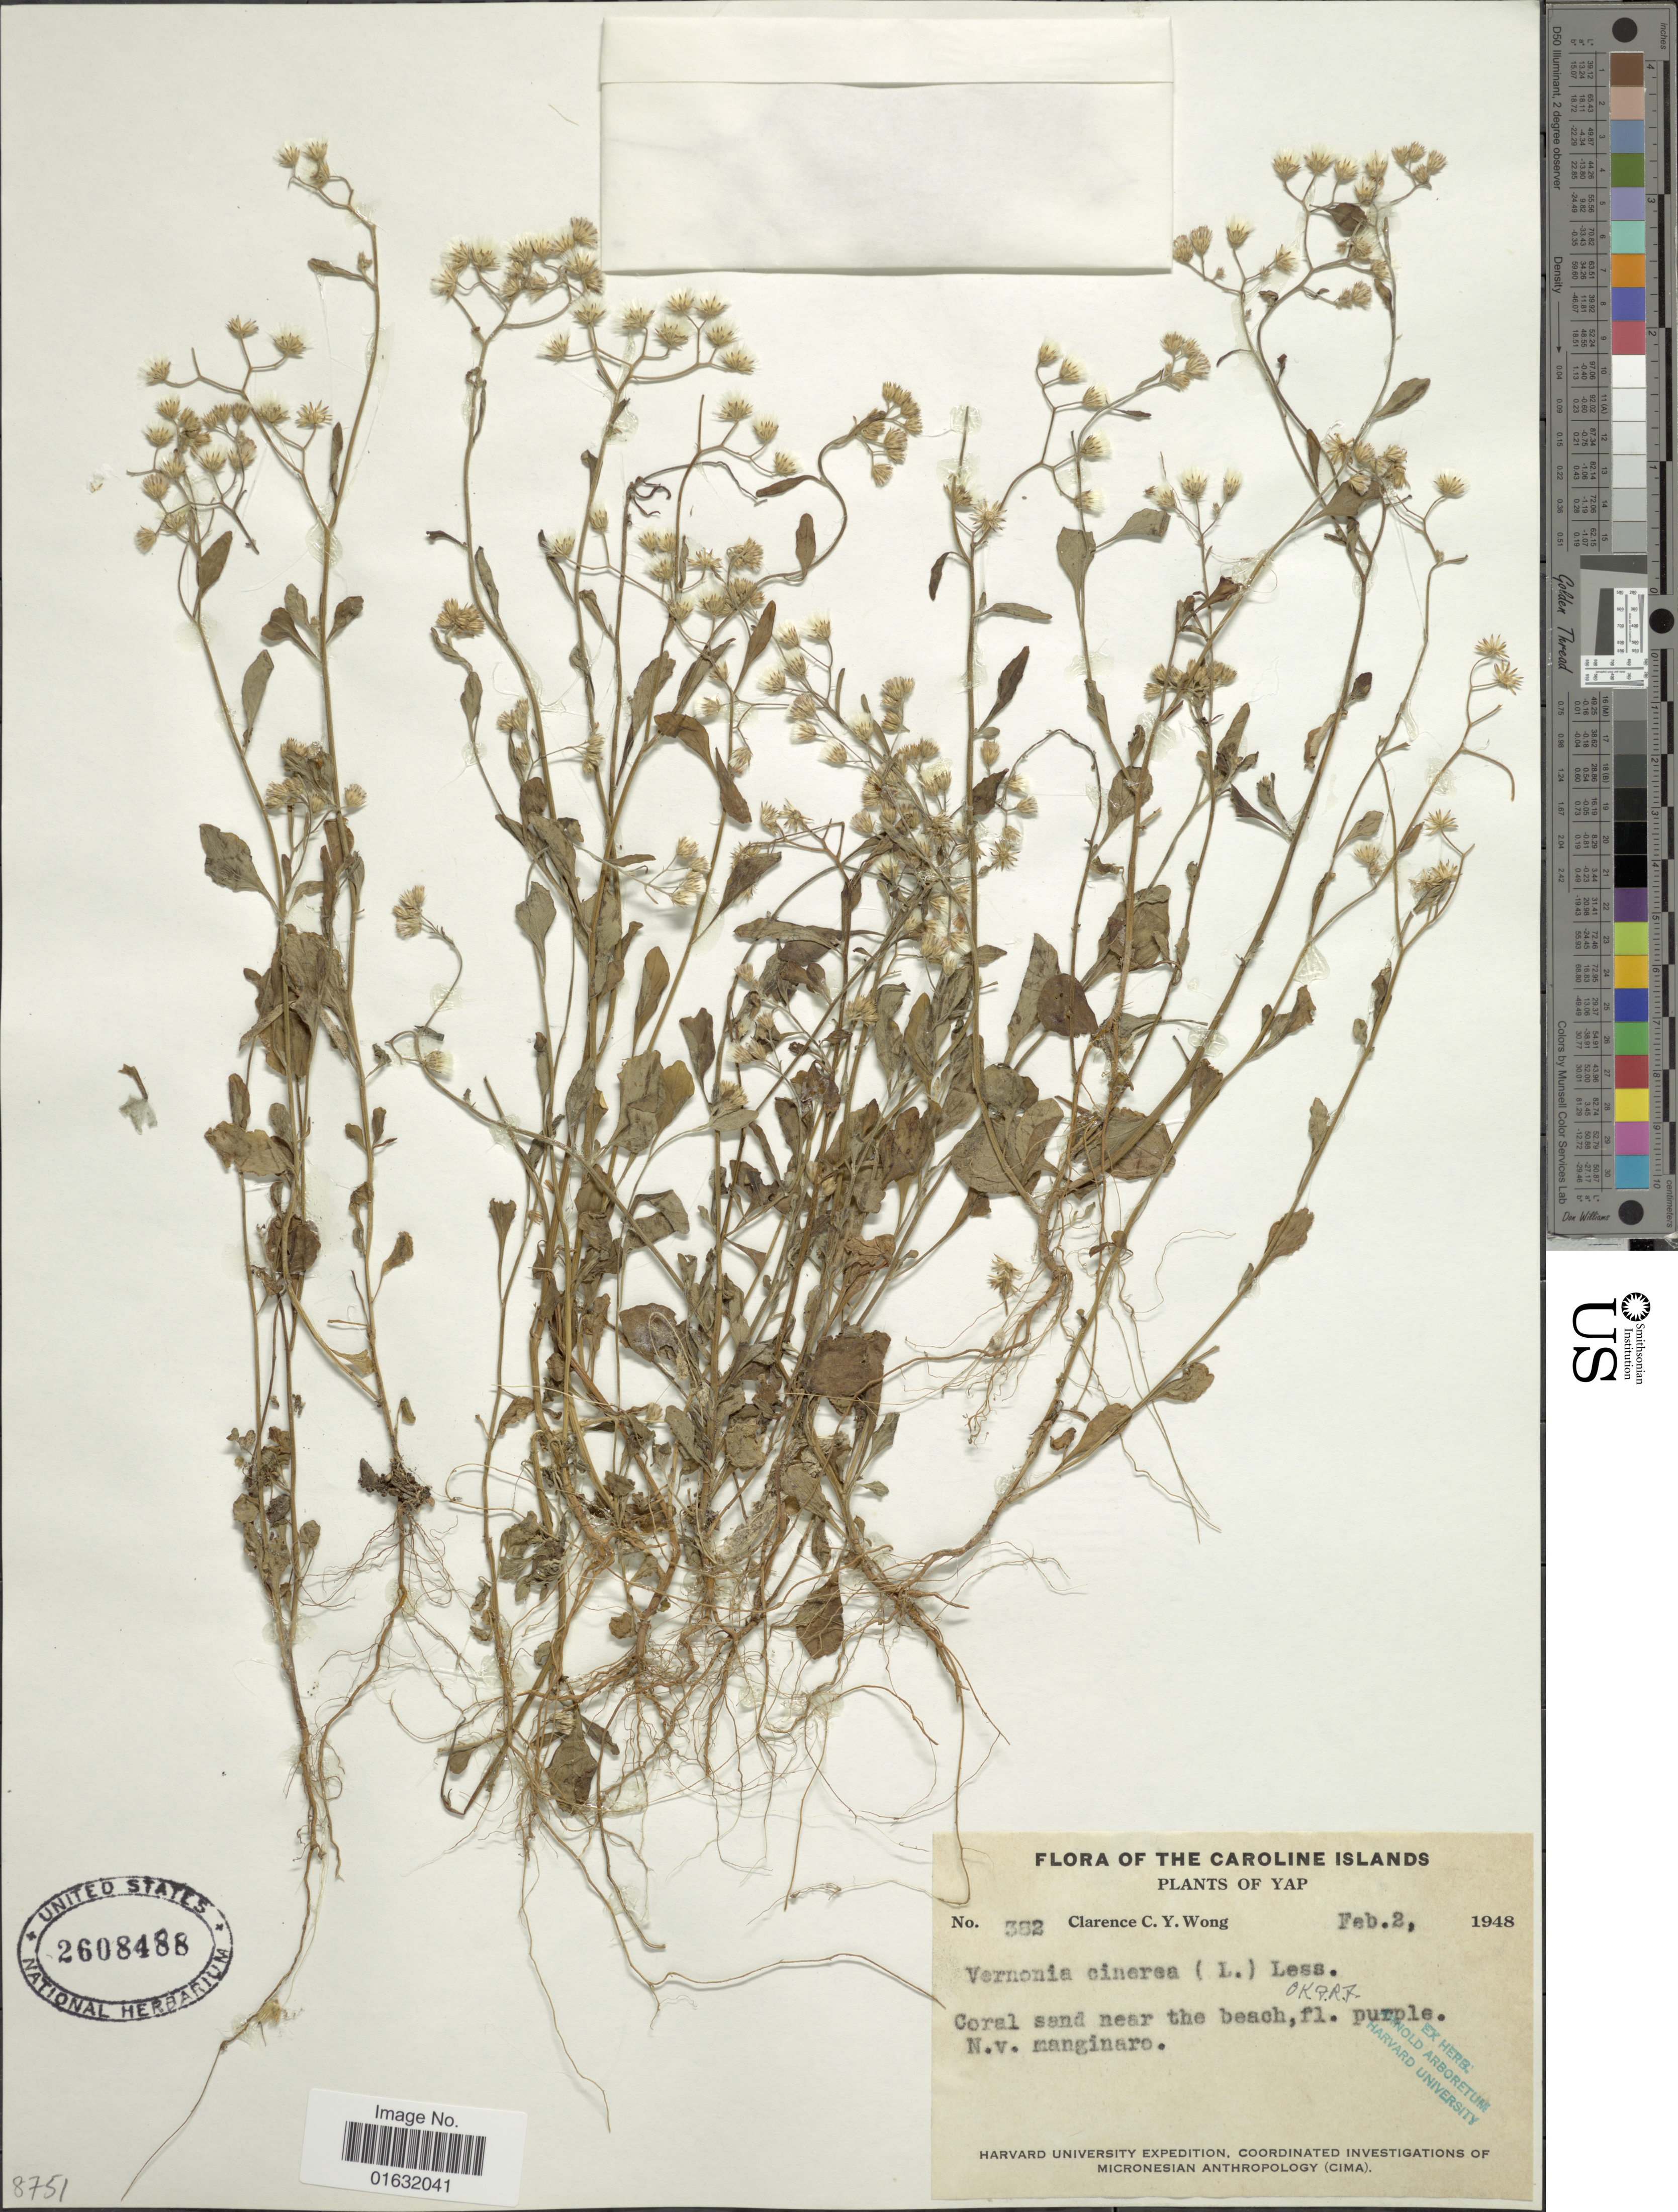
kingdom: Plantae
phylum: Tracheophyta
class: Magnoliopsida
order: Asterales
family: Asteraceae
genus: Cyanthillium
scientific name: Cyanthillium cinereum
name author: (L.) H. Rob.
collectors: C. Y. C. Wong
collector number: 352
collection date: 1948-02-02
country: Micronesia, Federated States of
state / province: Yap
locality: The Caroline Islands, Yap, Coral sand near the beach, fl. purple. N.v. manginaro.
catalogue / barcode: US 2608488